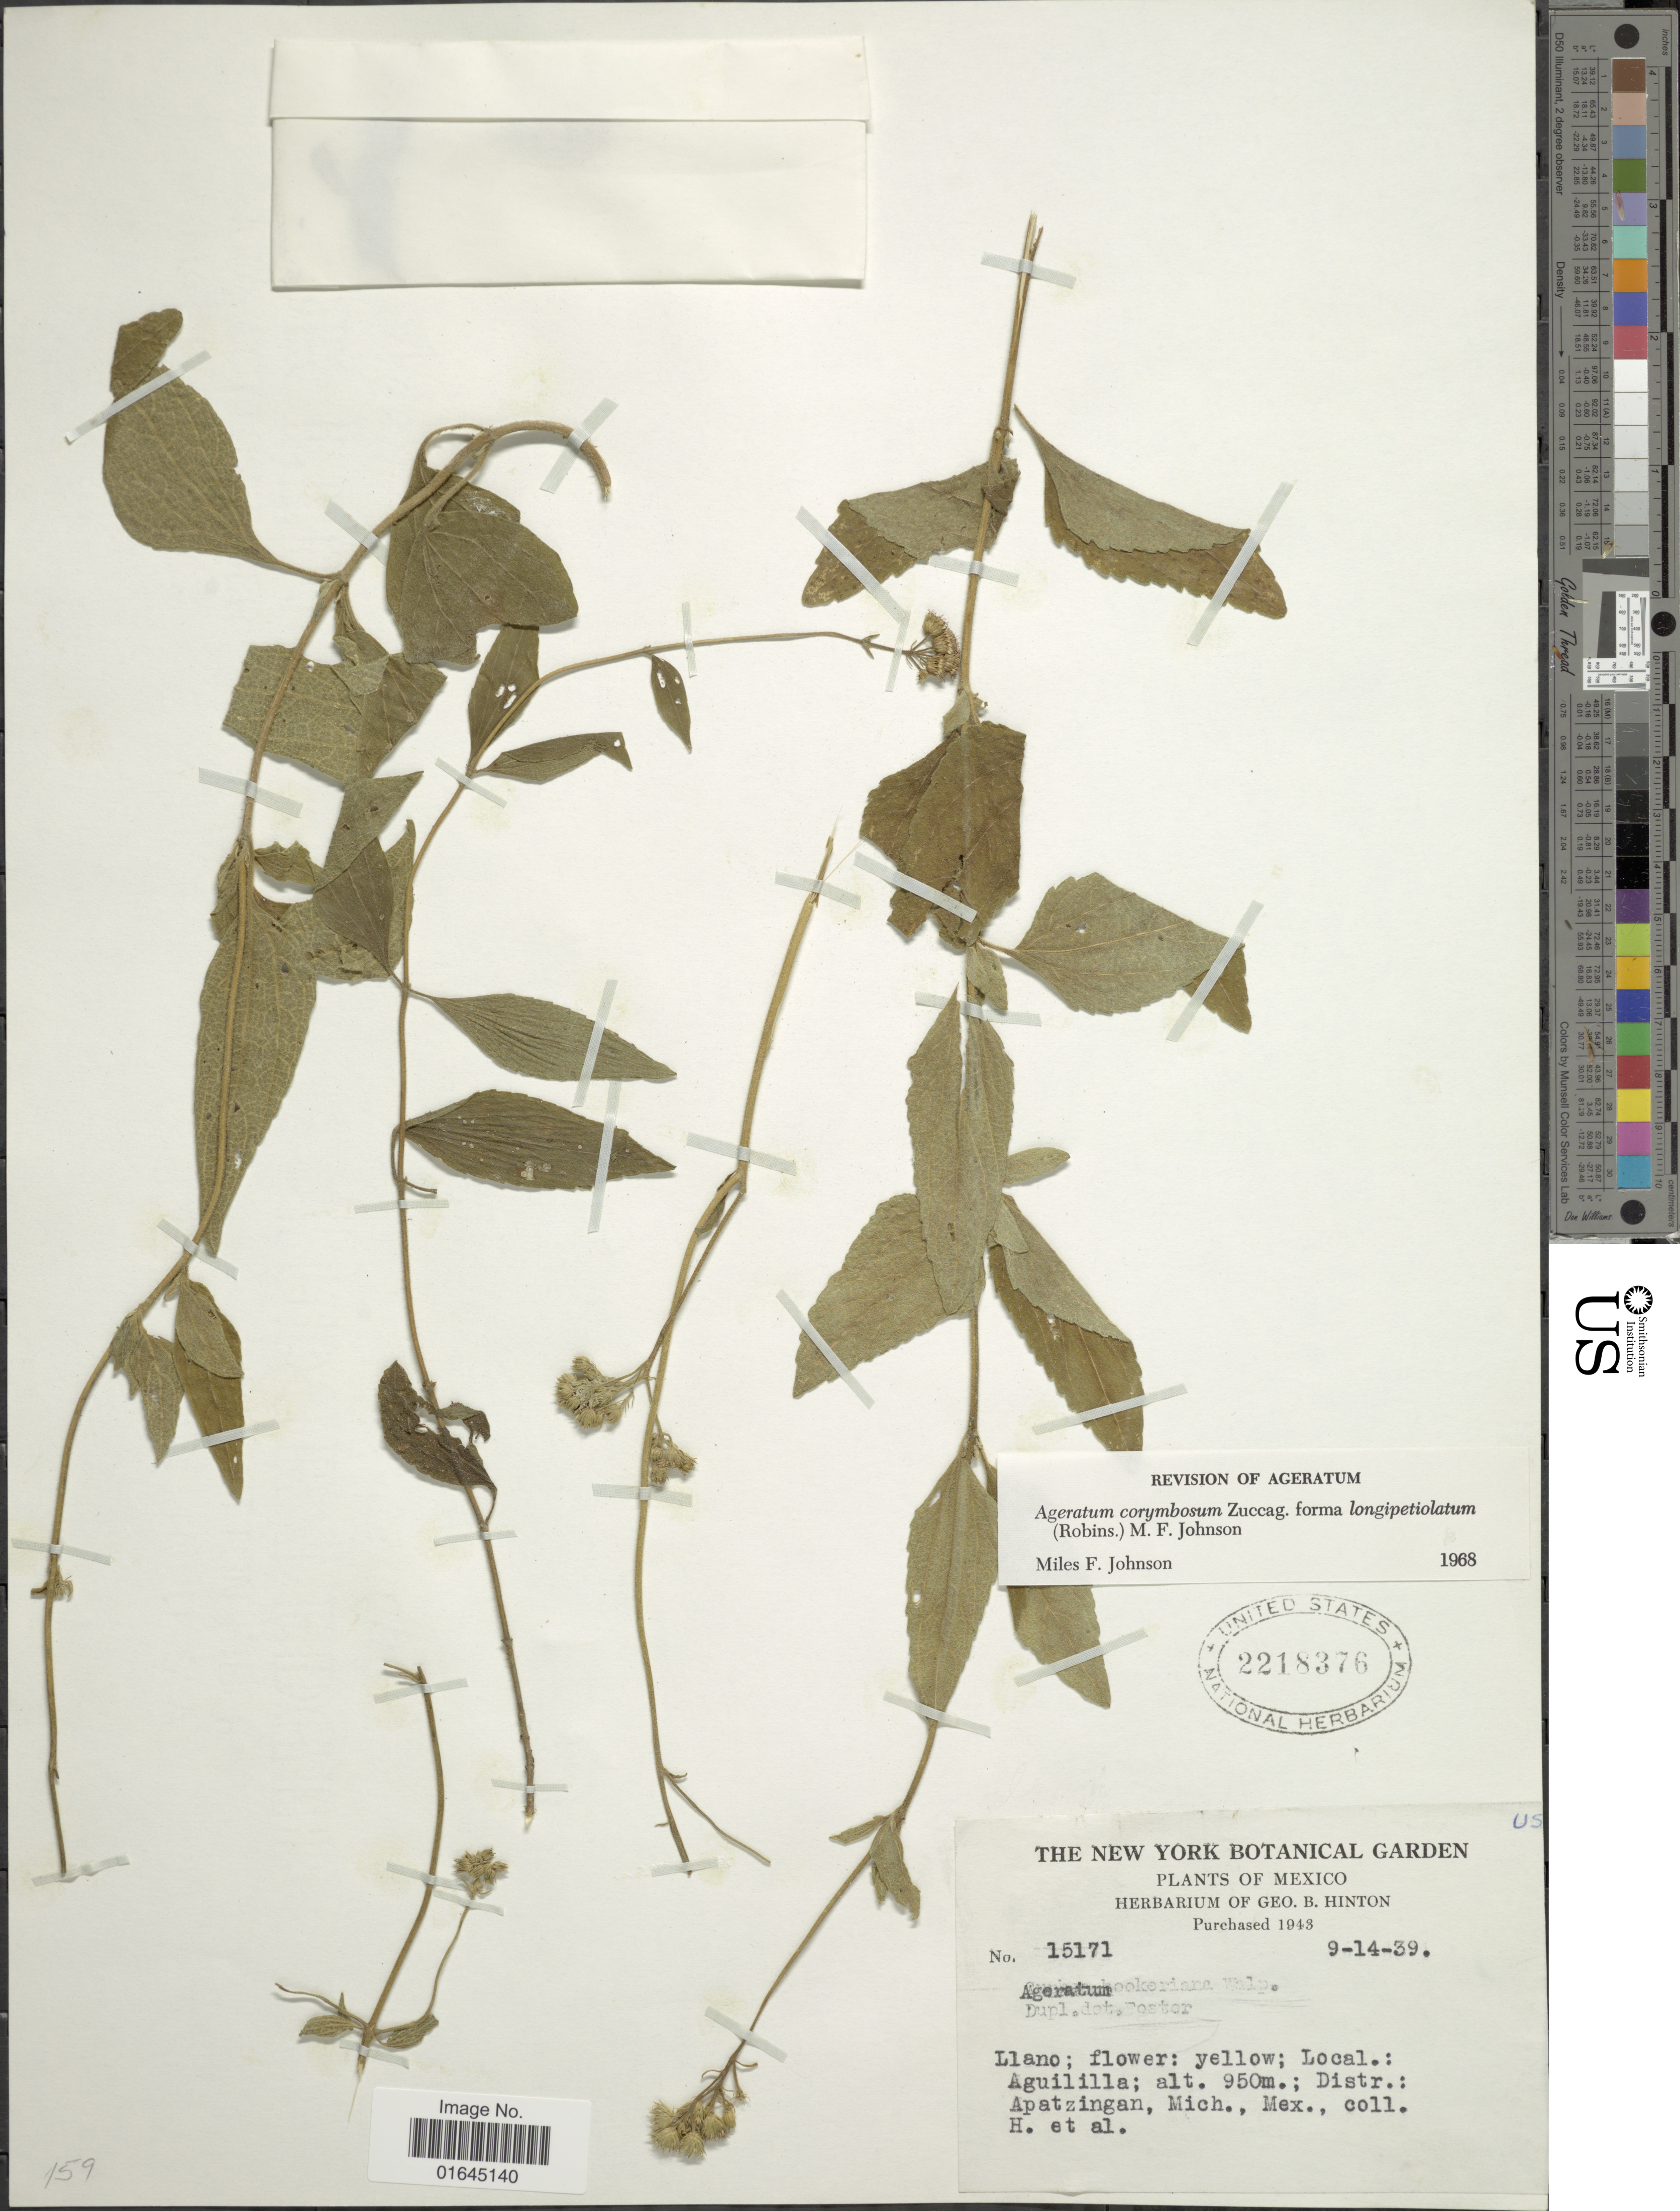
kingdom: Plantae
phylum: Tracheophyta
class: Magnoliopsida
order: Asterales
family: Asteraceae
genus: Ageratum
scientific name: Ageratum rugosum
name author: J.M. Coult.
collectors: G. B. Hinton & et al.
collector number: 15171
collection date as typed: Transcribed d/m/y: 14/9/39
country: Mexico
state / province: Michoacán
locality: Aguililla, District: Apatzingan, Mich., Mex.,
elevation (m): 950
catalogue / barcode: US 2218376